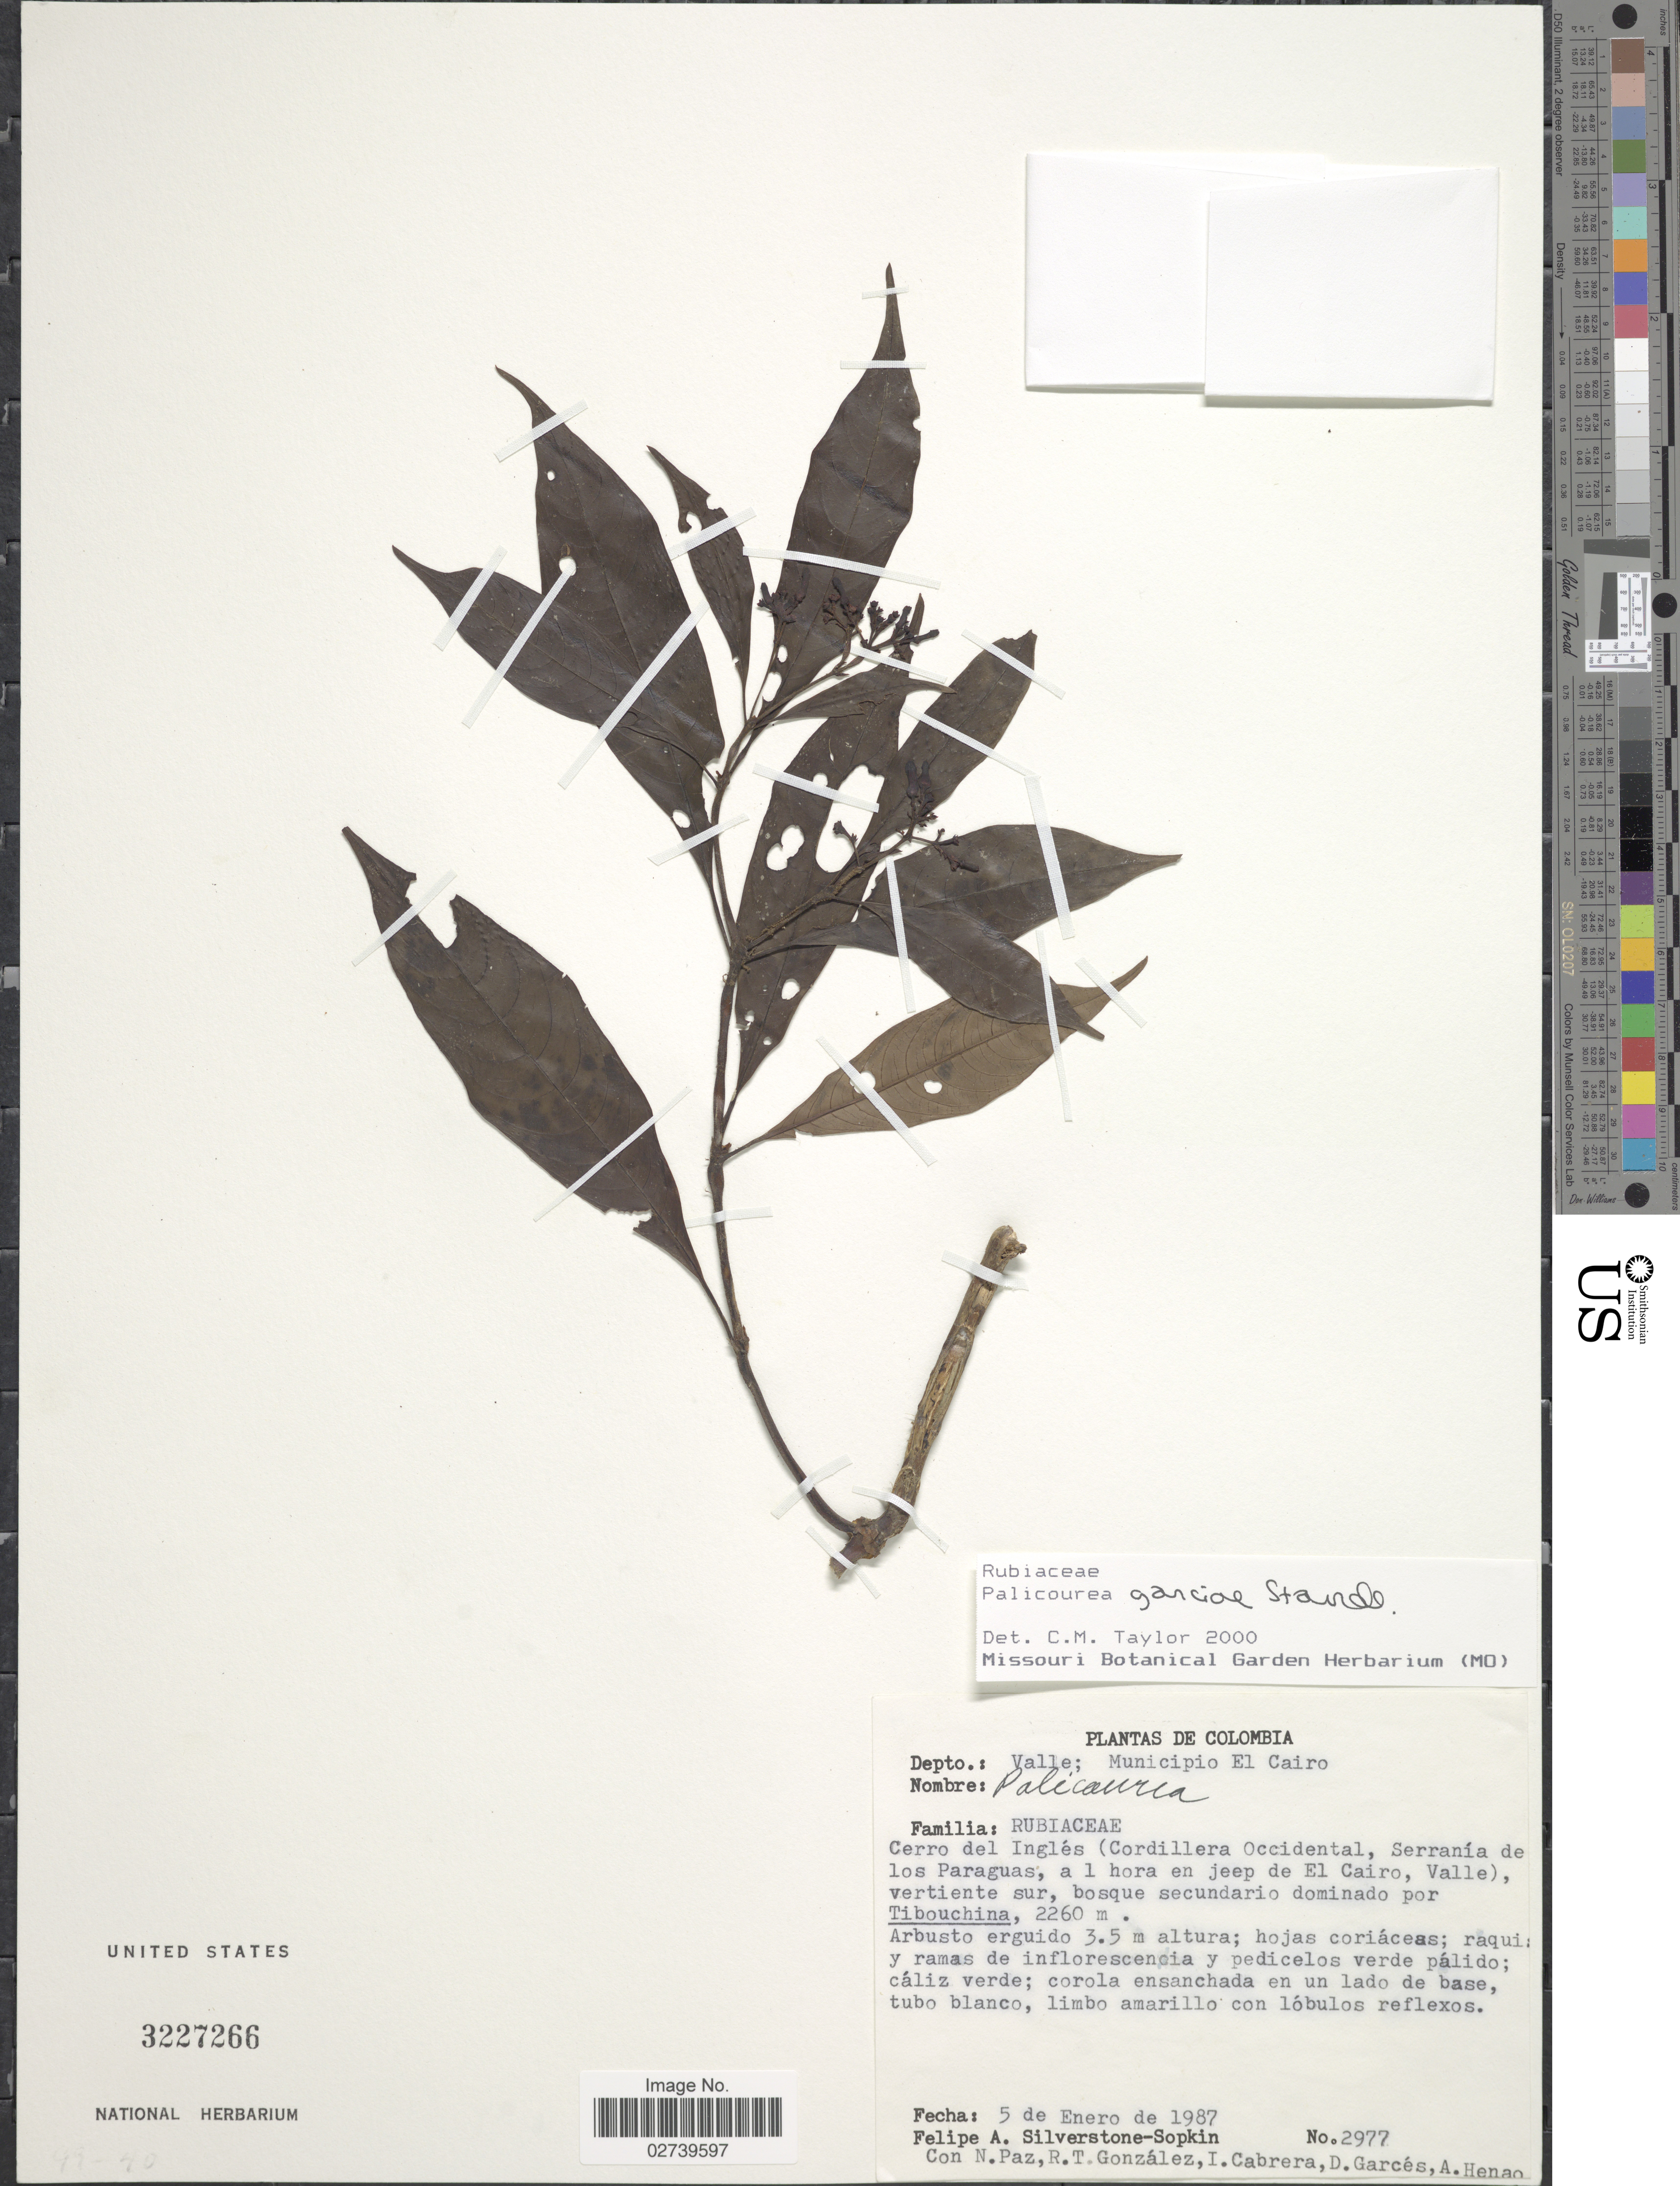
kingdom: Plantae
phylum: Tracheophyta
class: Magnoliopsida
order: Gentianales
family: Rubiaceae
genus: Palicourea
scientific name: Palicourea garciae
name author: Standl.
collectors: P. A. Silverstone-Sopkin, N. Paz, R. Gonzalez, I. Cabrera & et al.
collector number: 2977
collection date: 1987-01-05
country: Colombia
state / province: Valle del Cauca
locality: Depto.: Valle; Municipio El Cairo, Cerro del Ingles (Cordillera Occidental, Serrania de los Paraguas, a l hora en jeep de El Cairo, Valle), vertiente sur.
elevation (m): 2260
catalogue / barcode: US 3227266